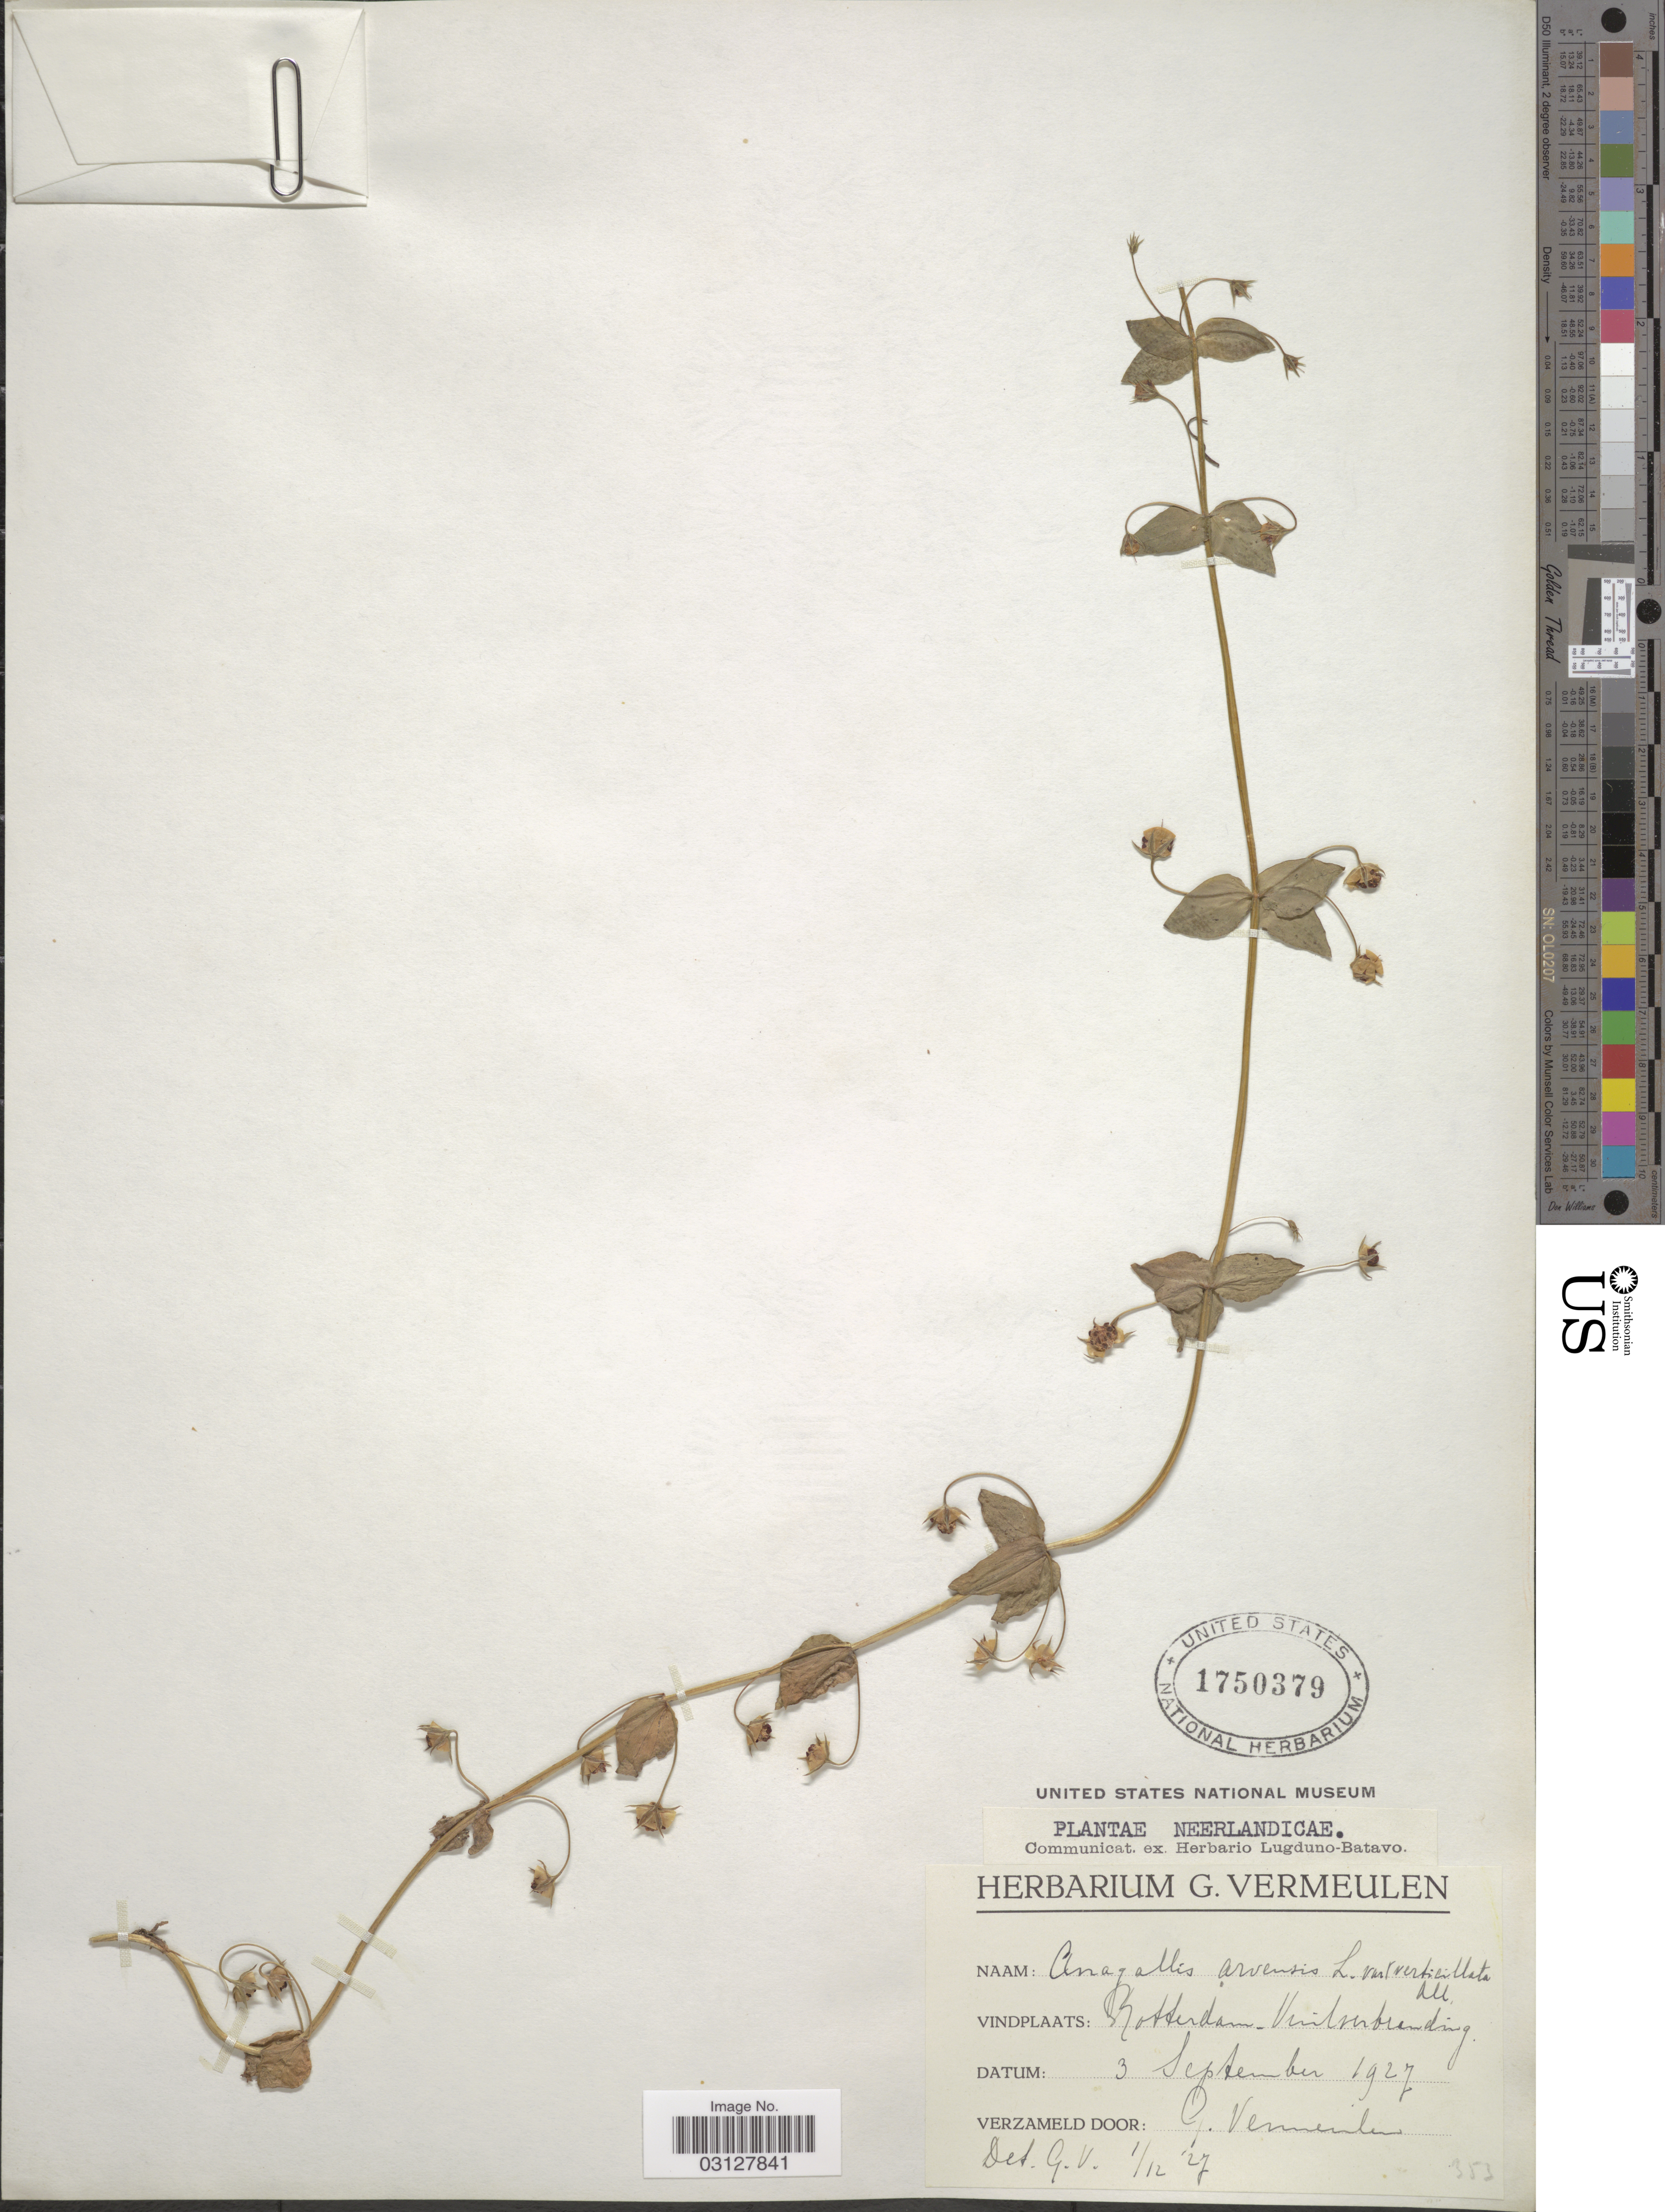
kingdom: Plantae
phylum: Tracheophyta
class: Magnoliopsida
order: Ericales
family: Primulaceae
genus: Anagallis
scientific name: Anagallis arvensis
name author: L.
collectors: G. Vermeulen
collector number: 353?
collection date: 1927-09-03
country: Netherlands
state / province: Zuid Holland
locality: Neerlandicae. Rotterdam. Vuilverbranding.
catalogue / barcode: US 1750379